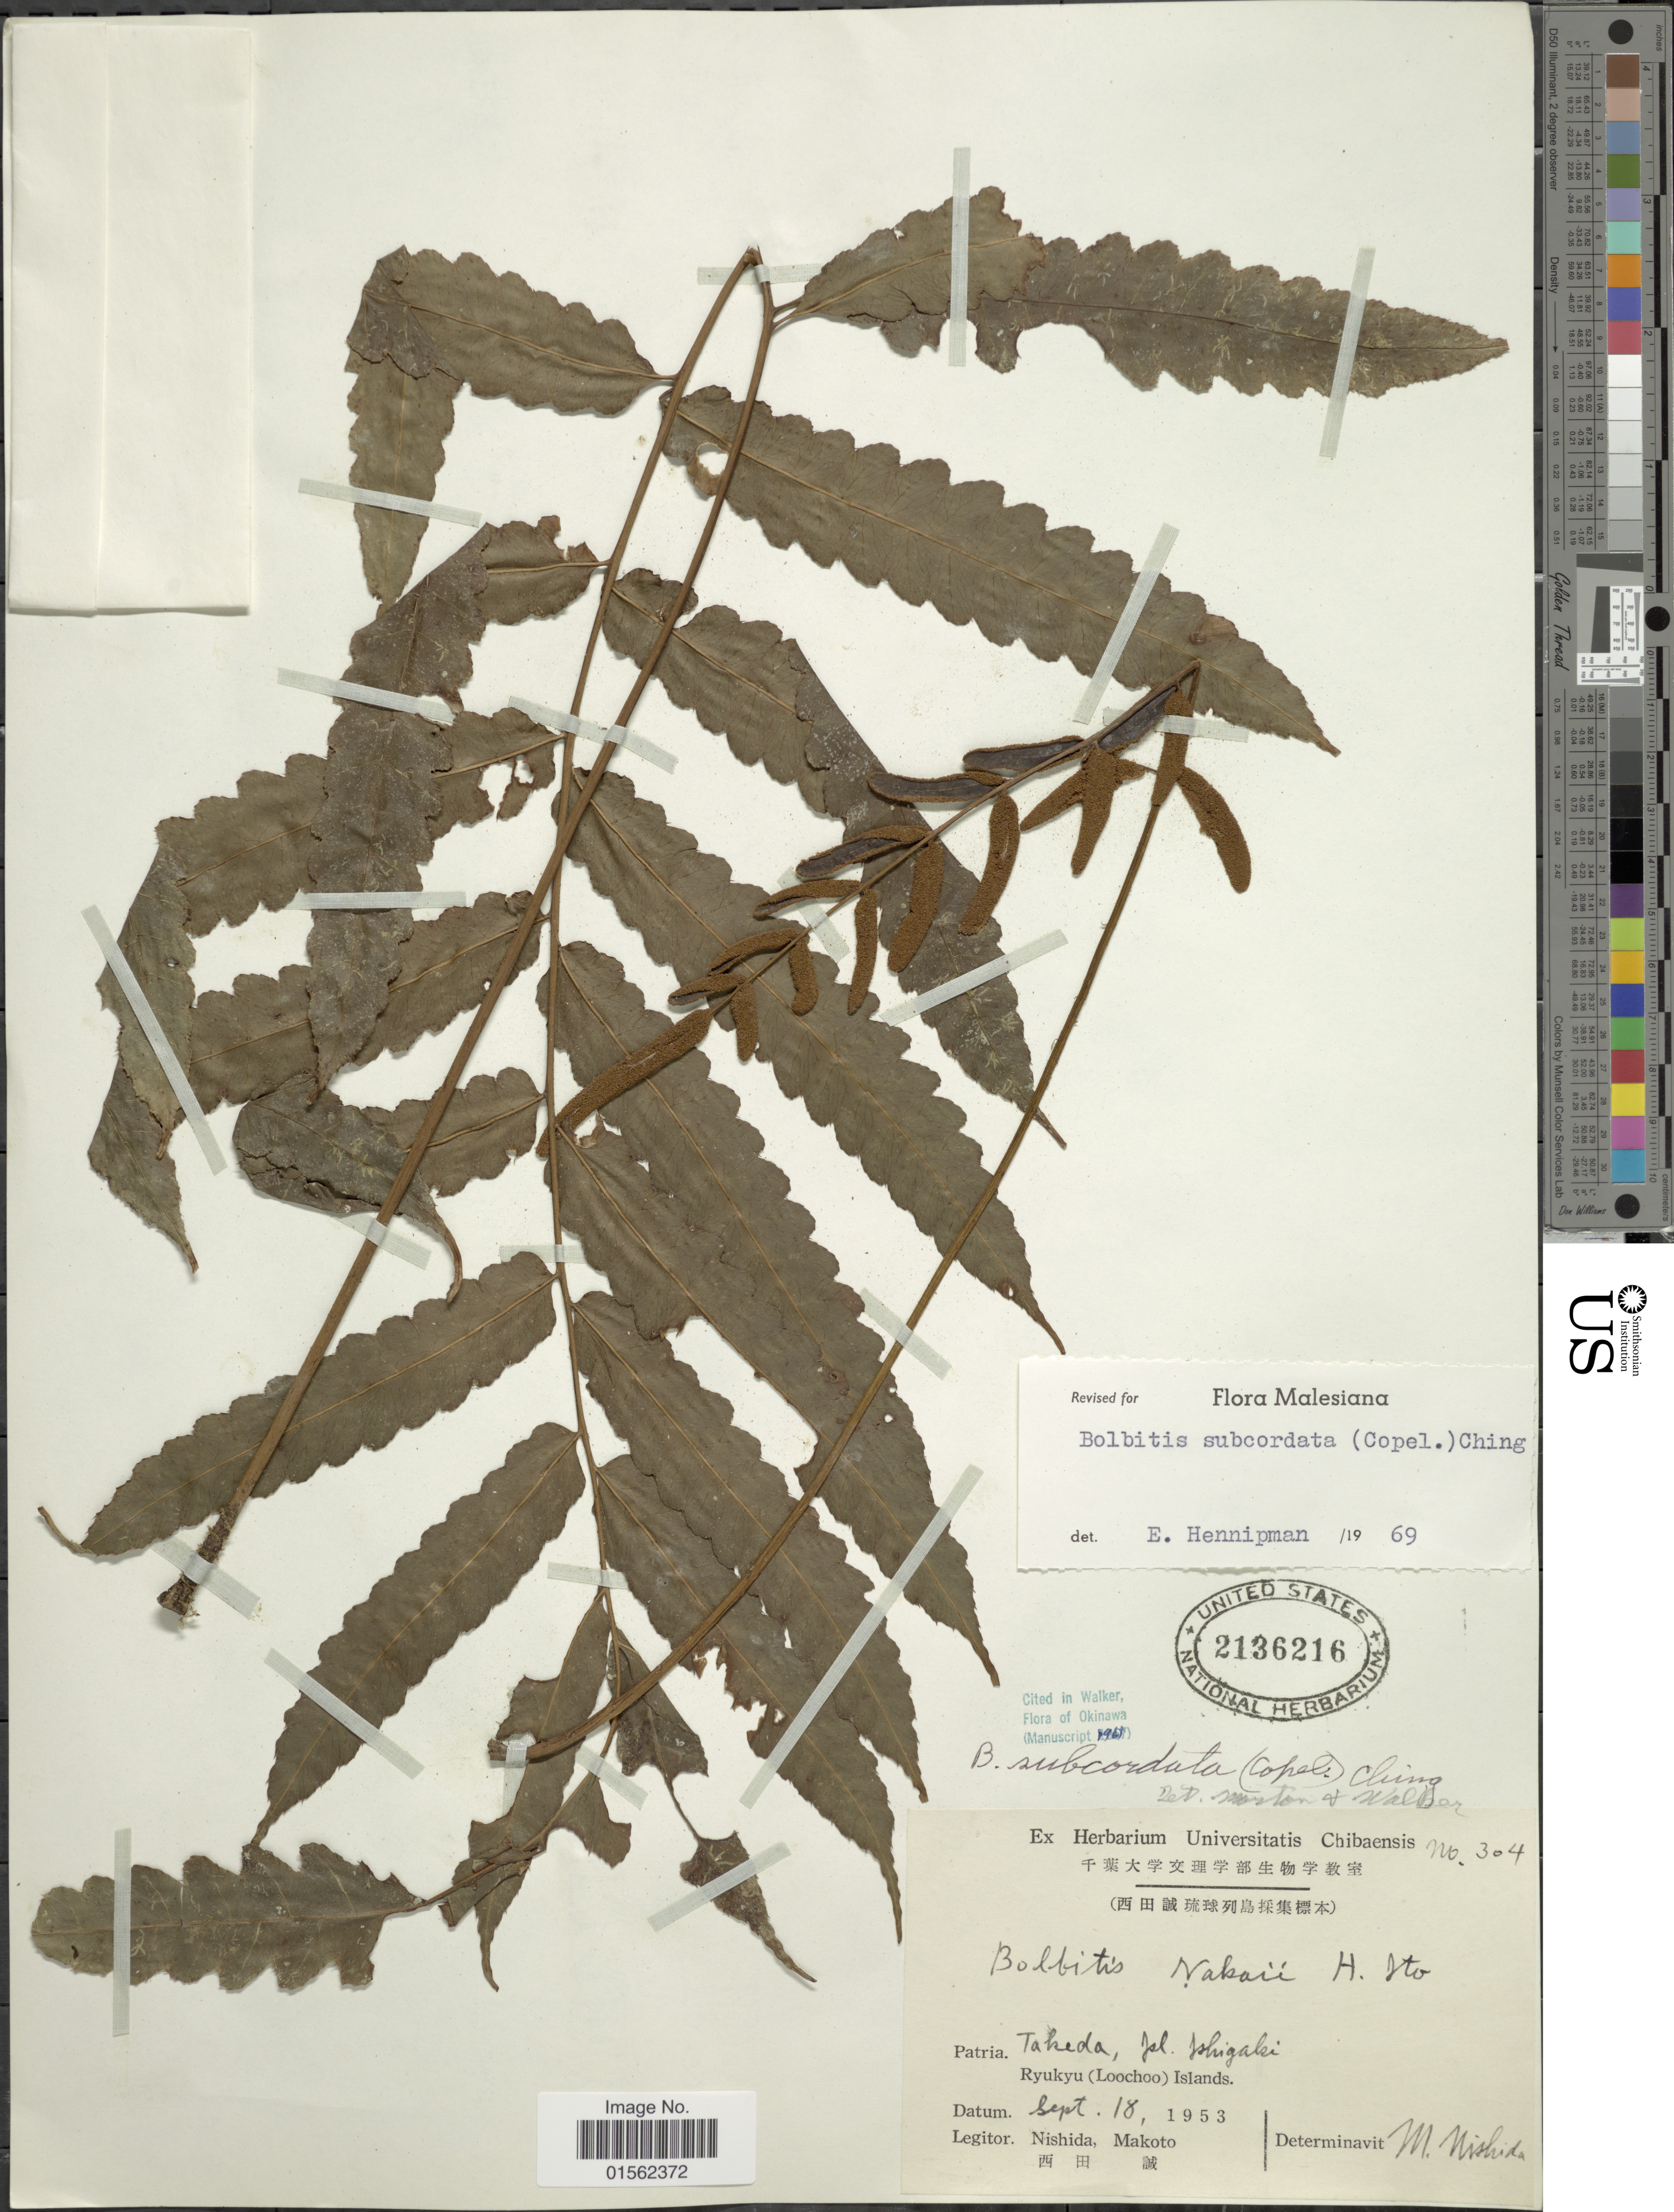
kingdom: Plantae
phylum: Tracheophyta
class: Polypodiopsida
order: Polypodiales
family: Dryopteridaceae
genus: Bolbitis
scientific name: Bolbitis subcordata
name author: (Copel.) Ching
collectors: N. Makoto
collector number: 304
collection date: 1953-09-18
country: Japan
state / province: Okinawa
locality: Takeda, Isl. Ishigaki, Ryukyu (Loochoo) Islands.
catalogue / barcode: US 2136216